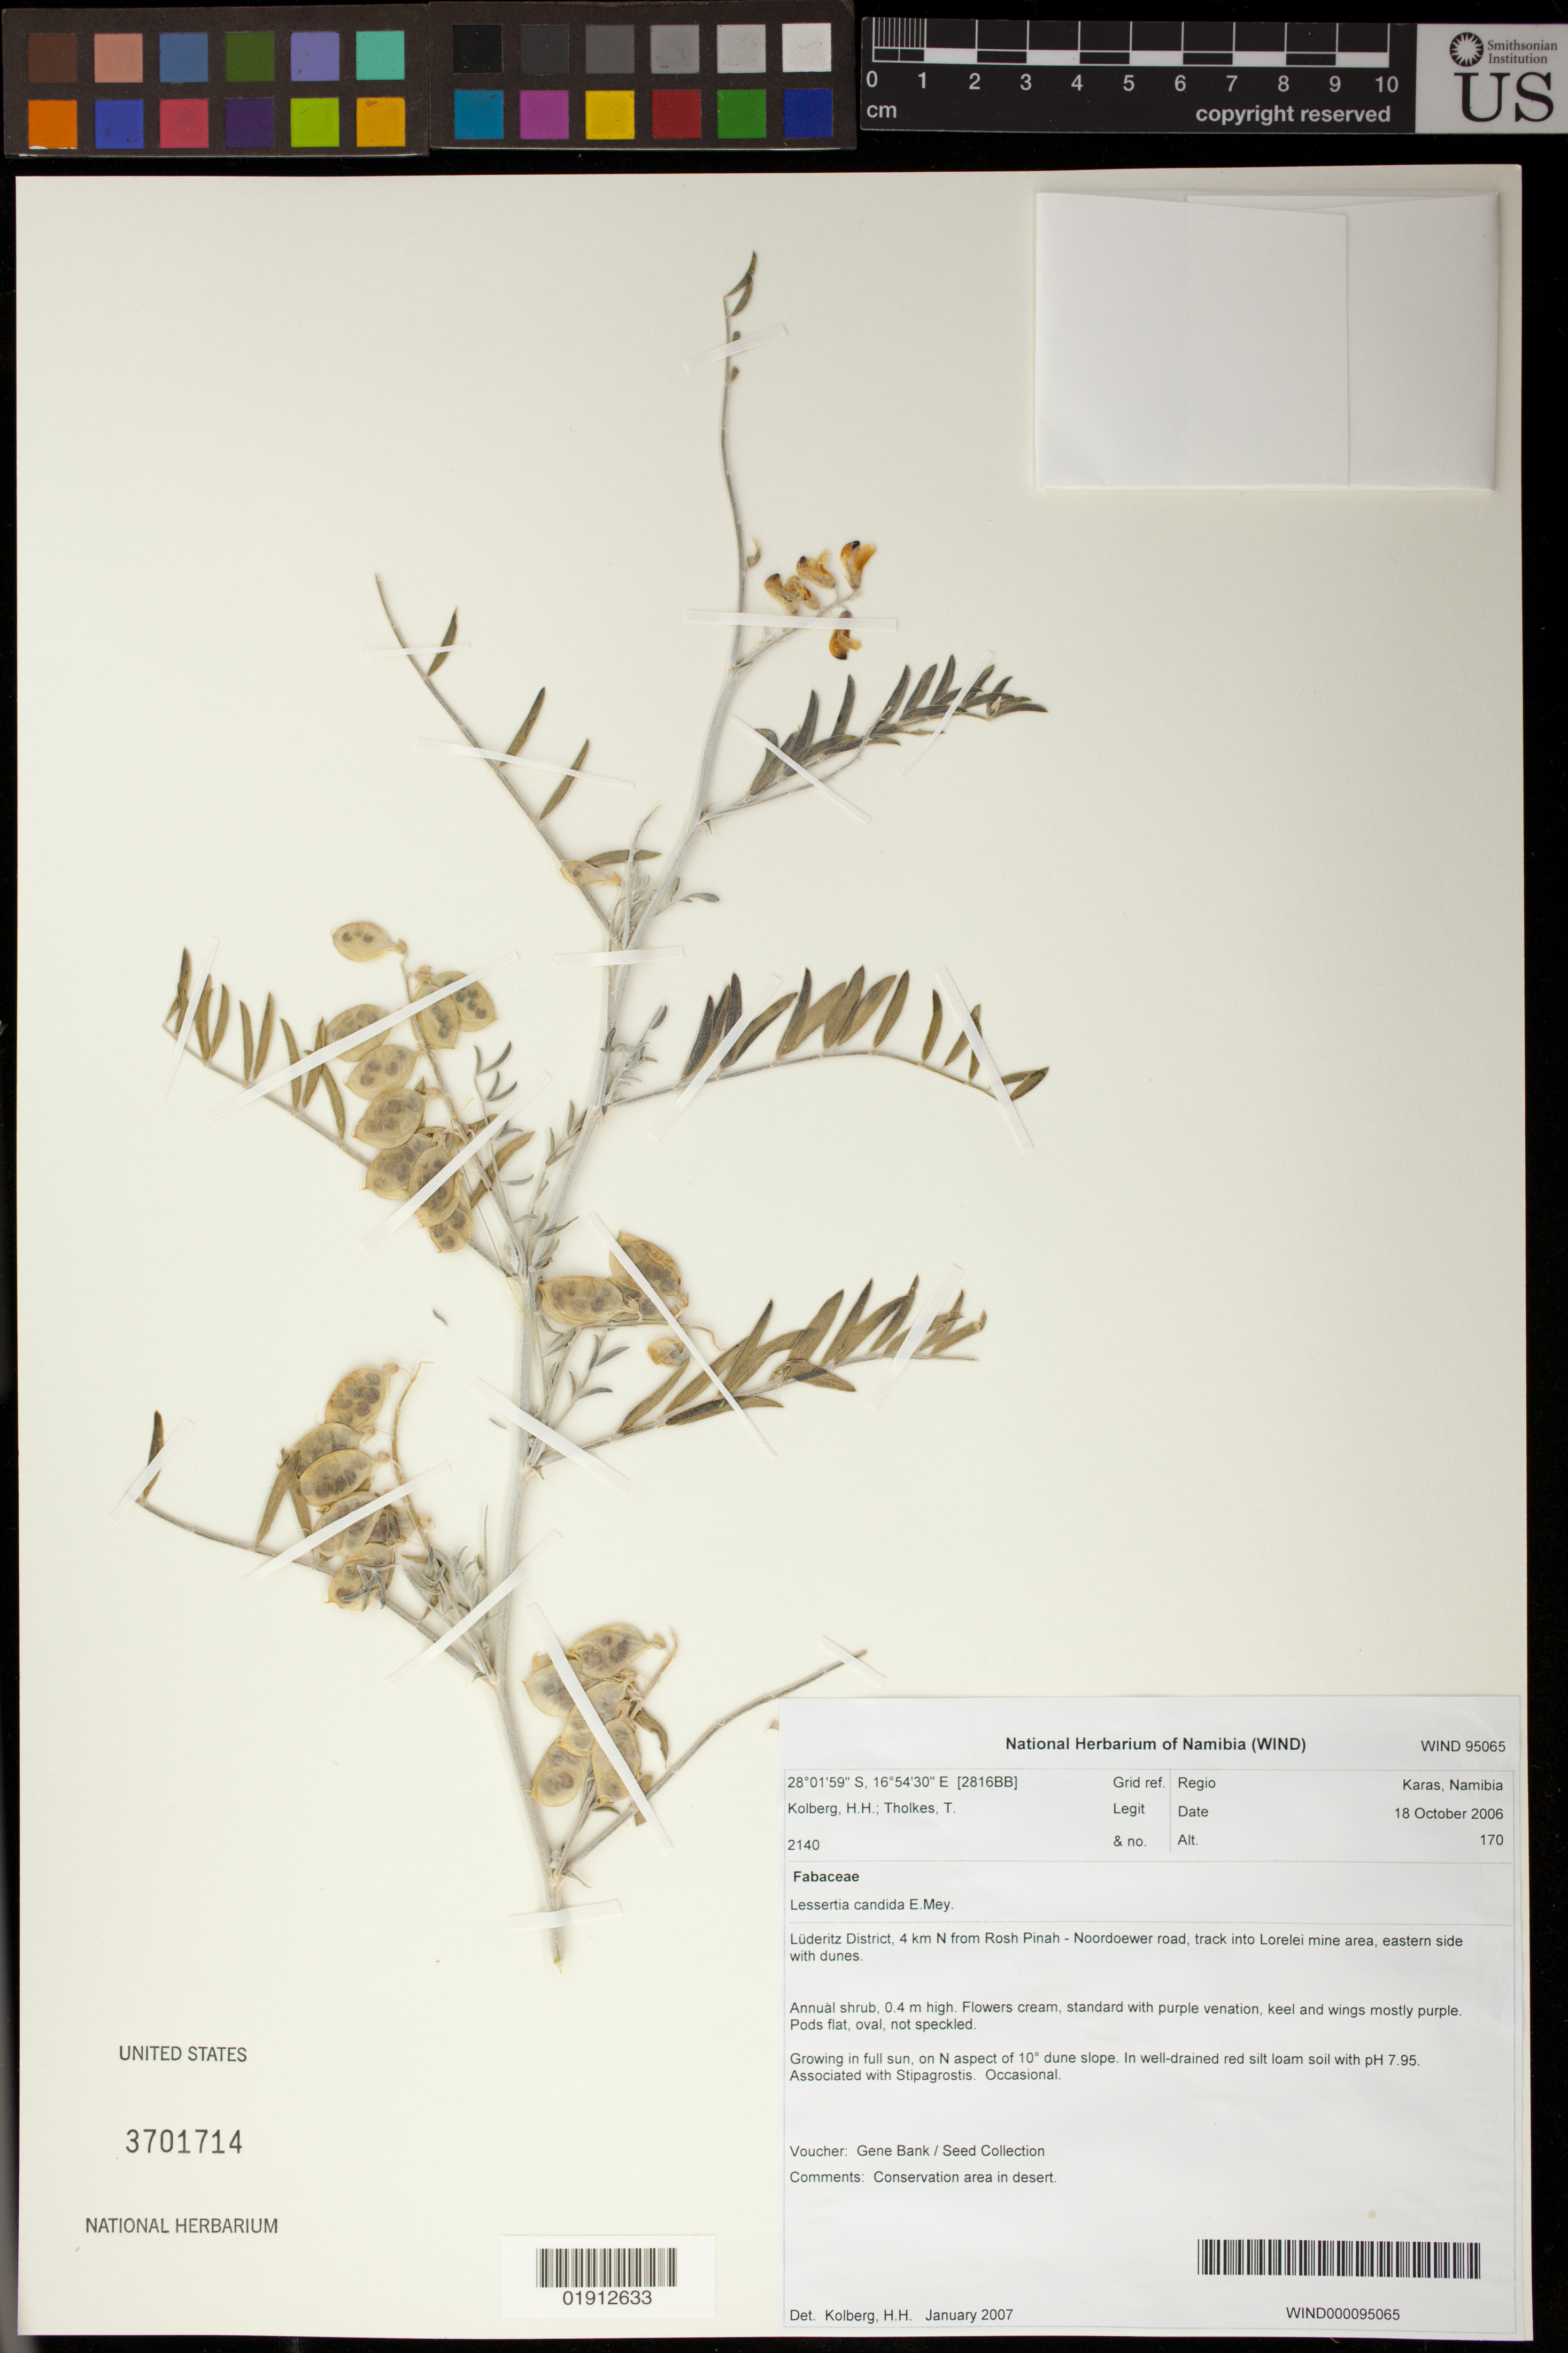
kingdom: Plantae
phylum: Tracheophyta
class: Magnoliopsida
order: Fabales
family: Fabaceae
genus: Lessertia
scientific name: Lessertia candida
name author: E. Mey.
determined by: Kolberg, H. H.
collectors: H. H. Kolberg & T. Tholkes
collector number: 2140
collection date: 2006-10-18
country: Namibia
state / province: Karas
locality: Lüderitz District, 4 km N from Rosh Pinah - Noordoewer road, track into Lorelei mine area, eastern side with dunes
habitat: Growing in full sun, on N aspect of 10 degrees dune slope. In well-drained red silt loam with pH 7.95.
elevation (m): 170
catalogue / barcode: US 3701714